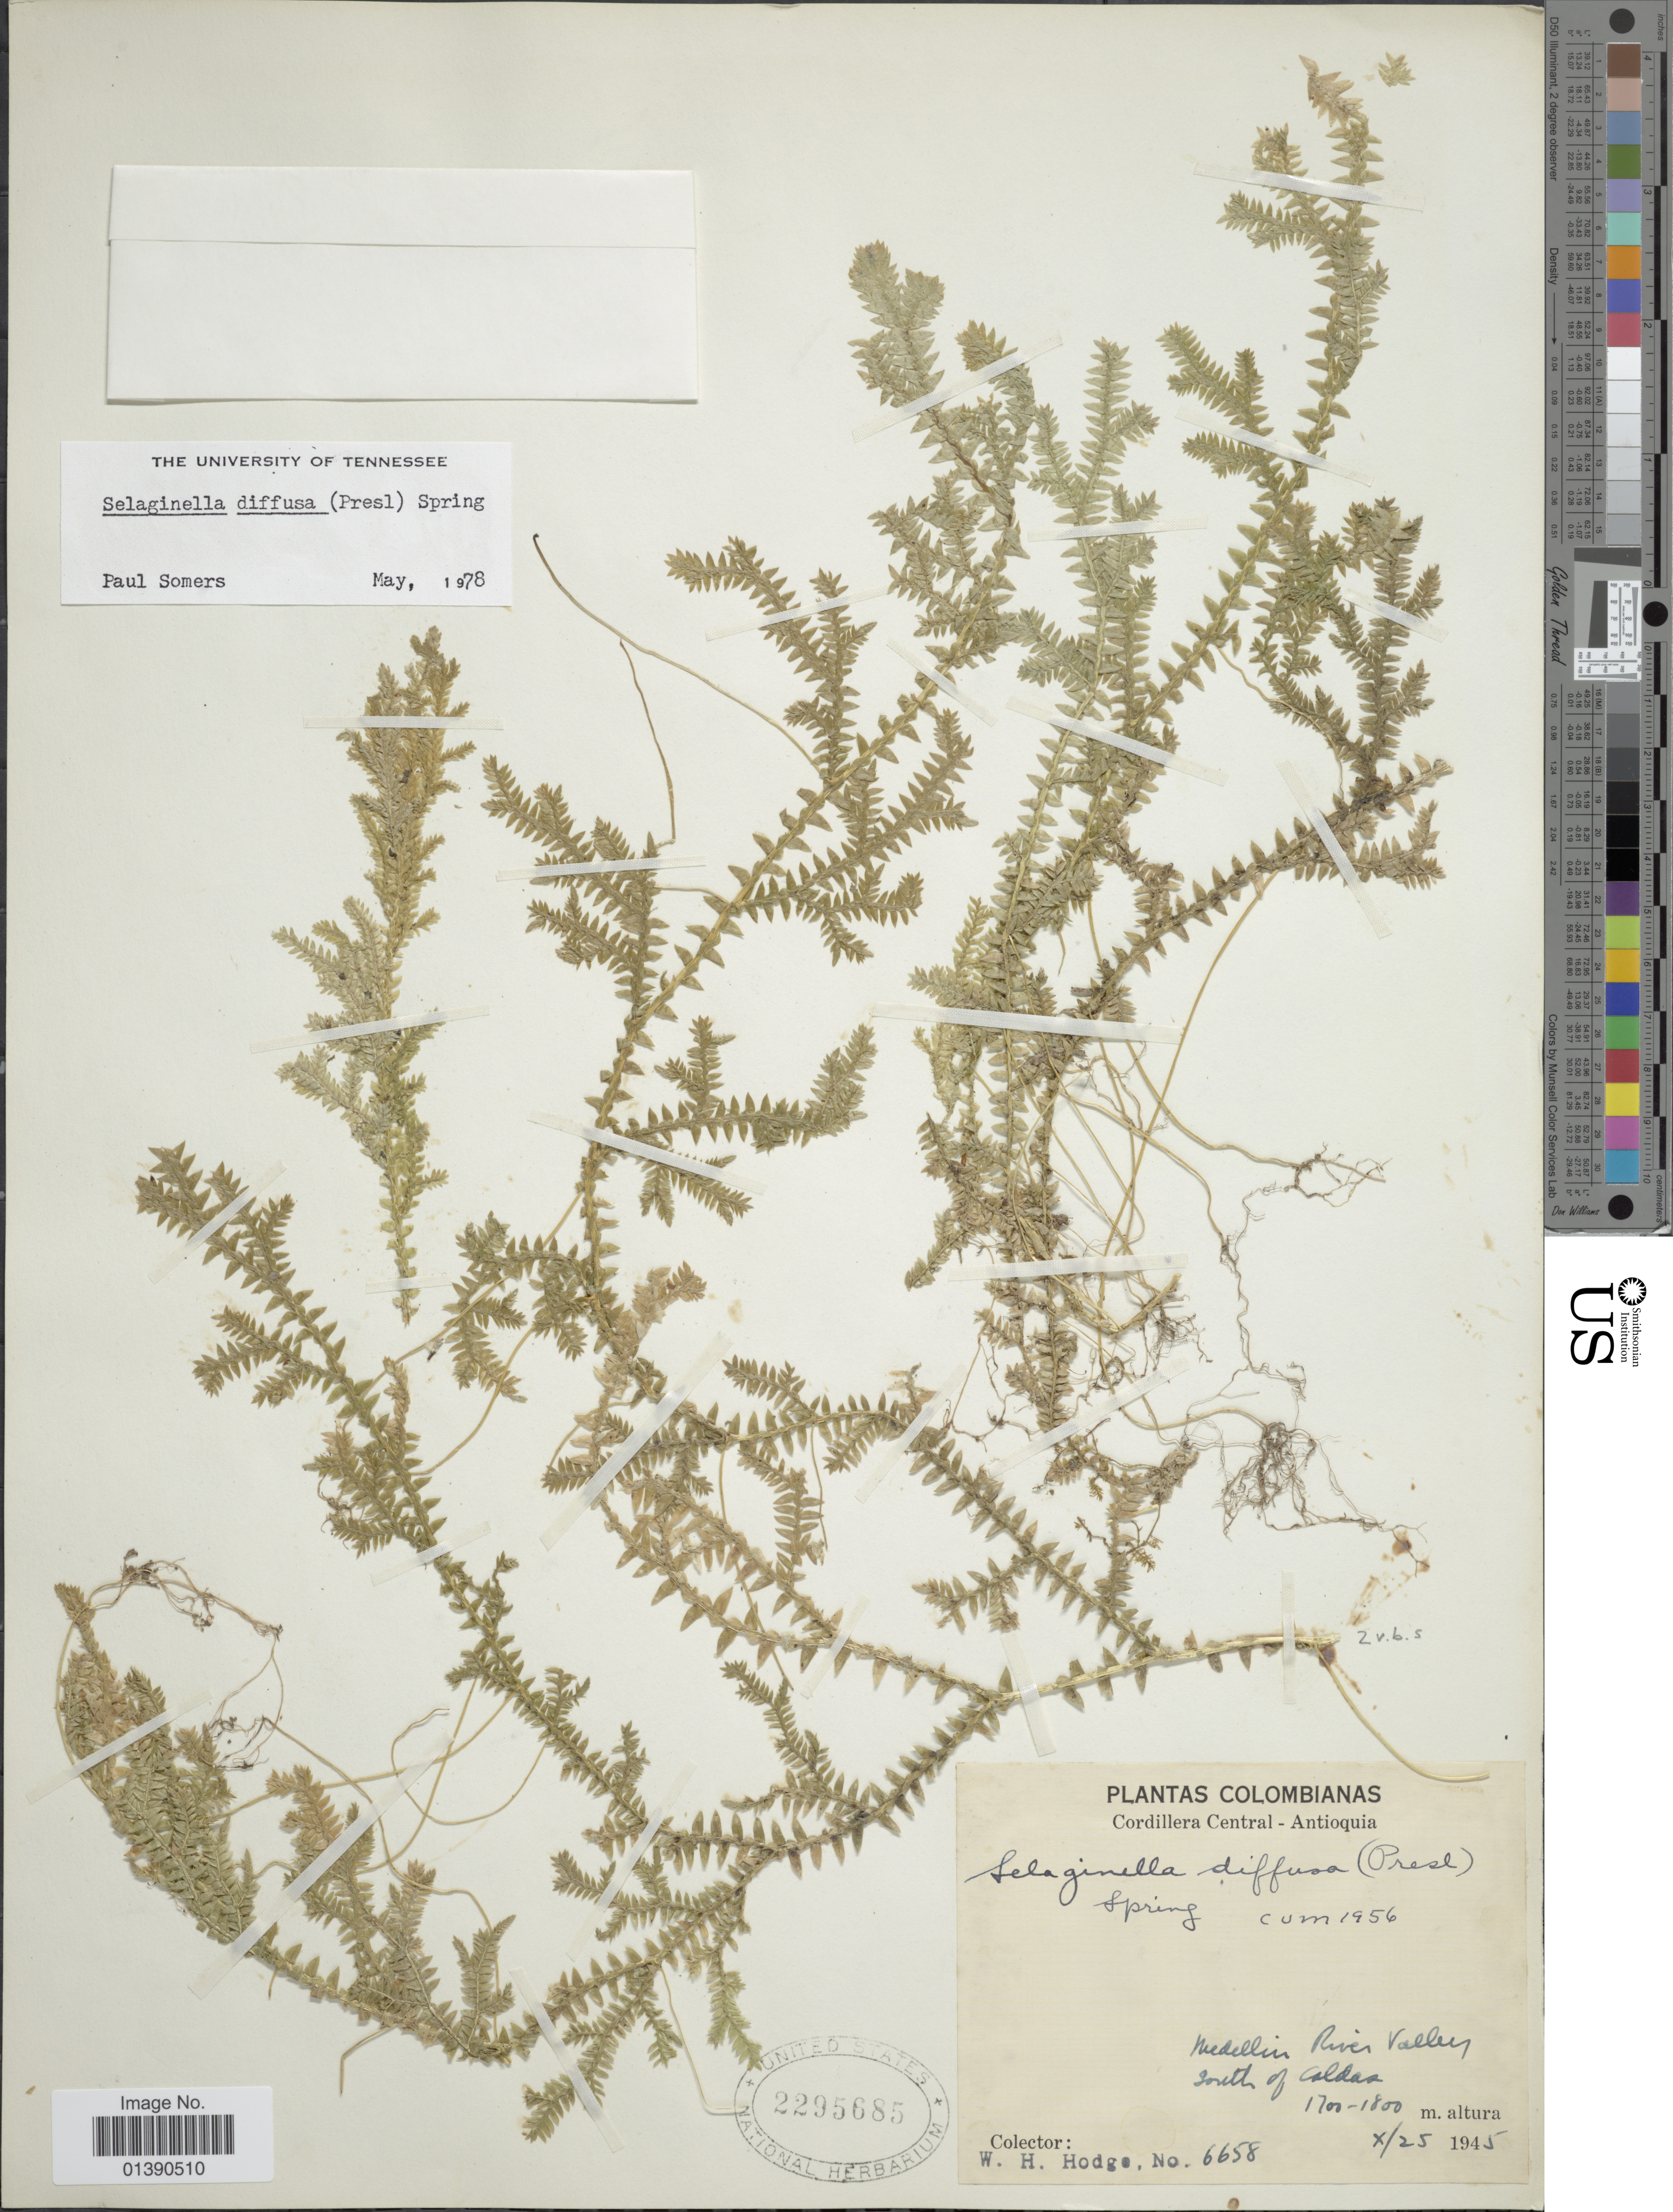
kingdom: Plantae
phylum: Tracheophyta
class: Lycopodiopsida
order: Selaginellales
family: Selaginellaceae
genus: Selaginella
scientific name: Selaginella diffusa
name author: (C. Presl) Spring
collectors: W. Hodge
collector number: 6658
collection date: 1945-10-25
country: Colombia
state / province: Antioquia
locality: Cordillera Central, Medellin River Valley, South of Caldas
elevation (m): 1700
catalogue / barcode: US 2295685